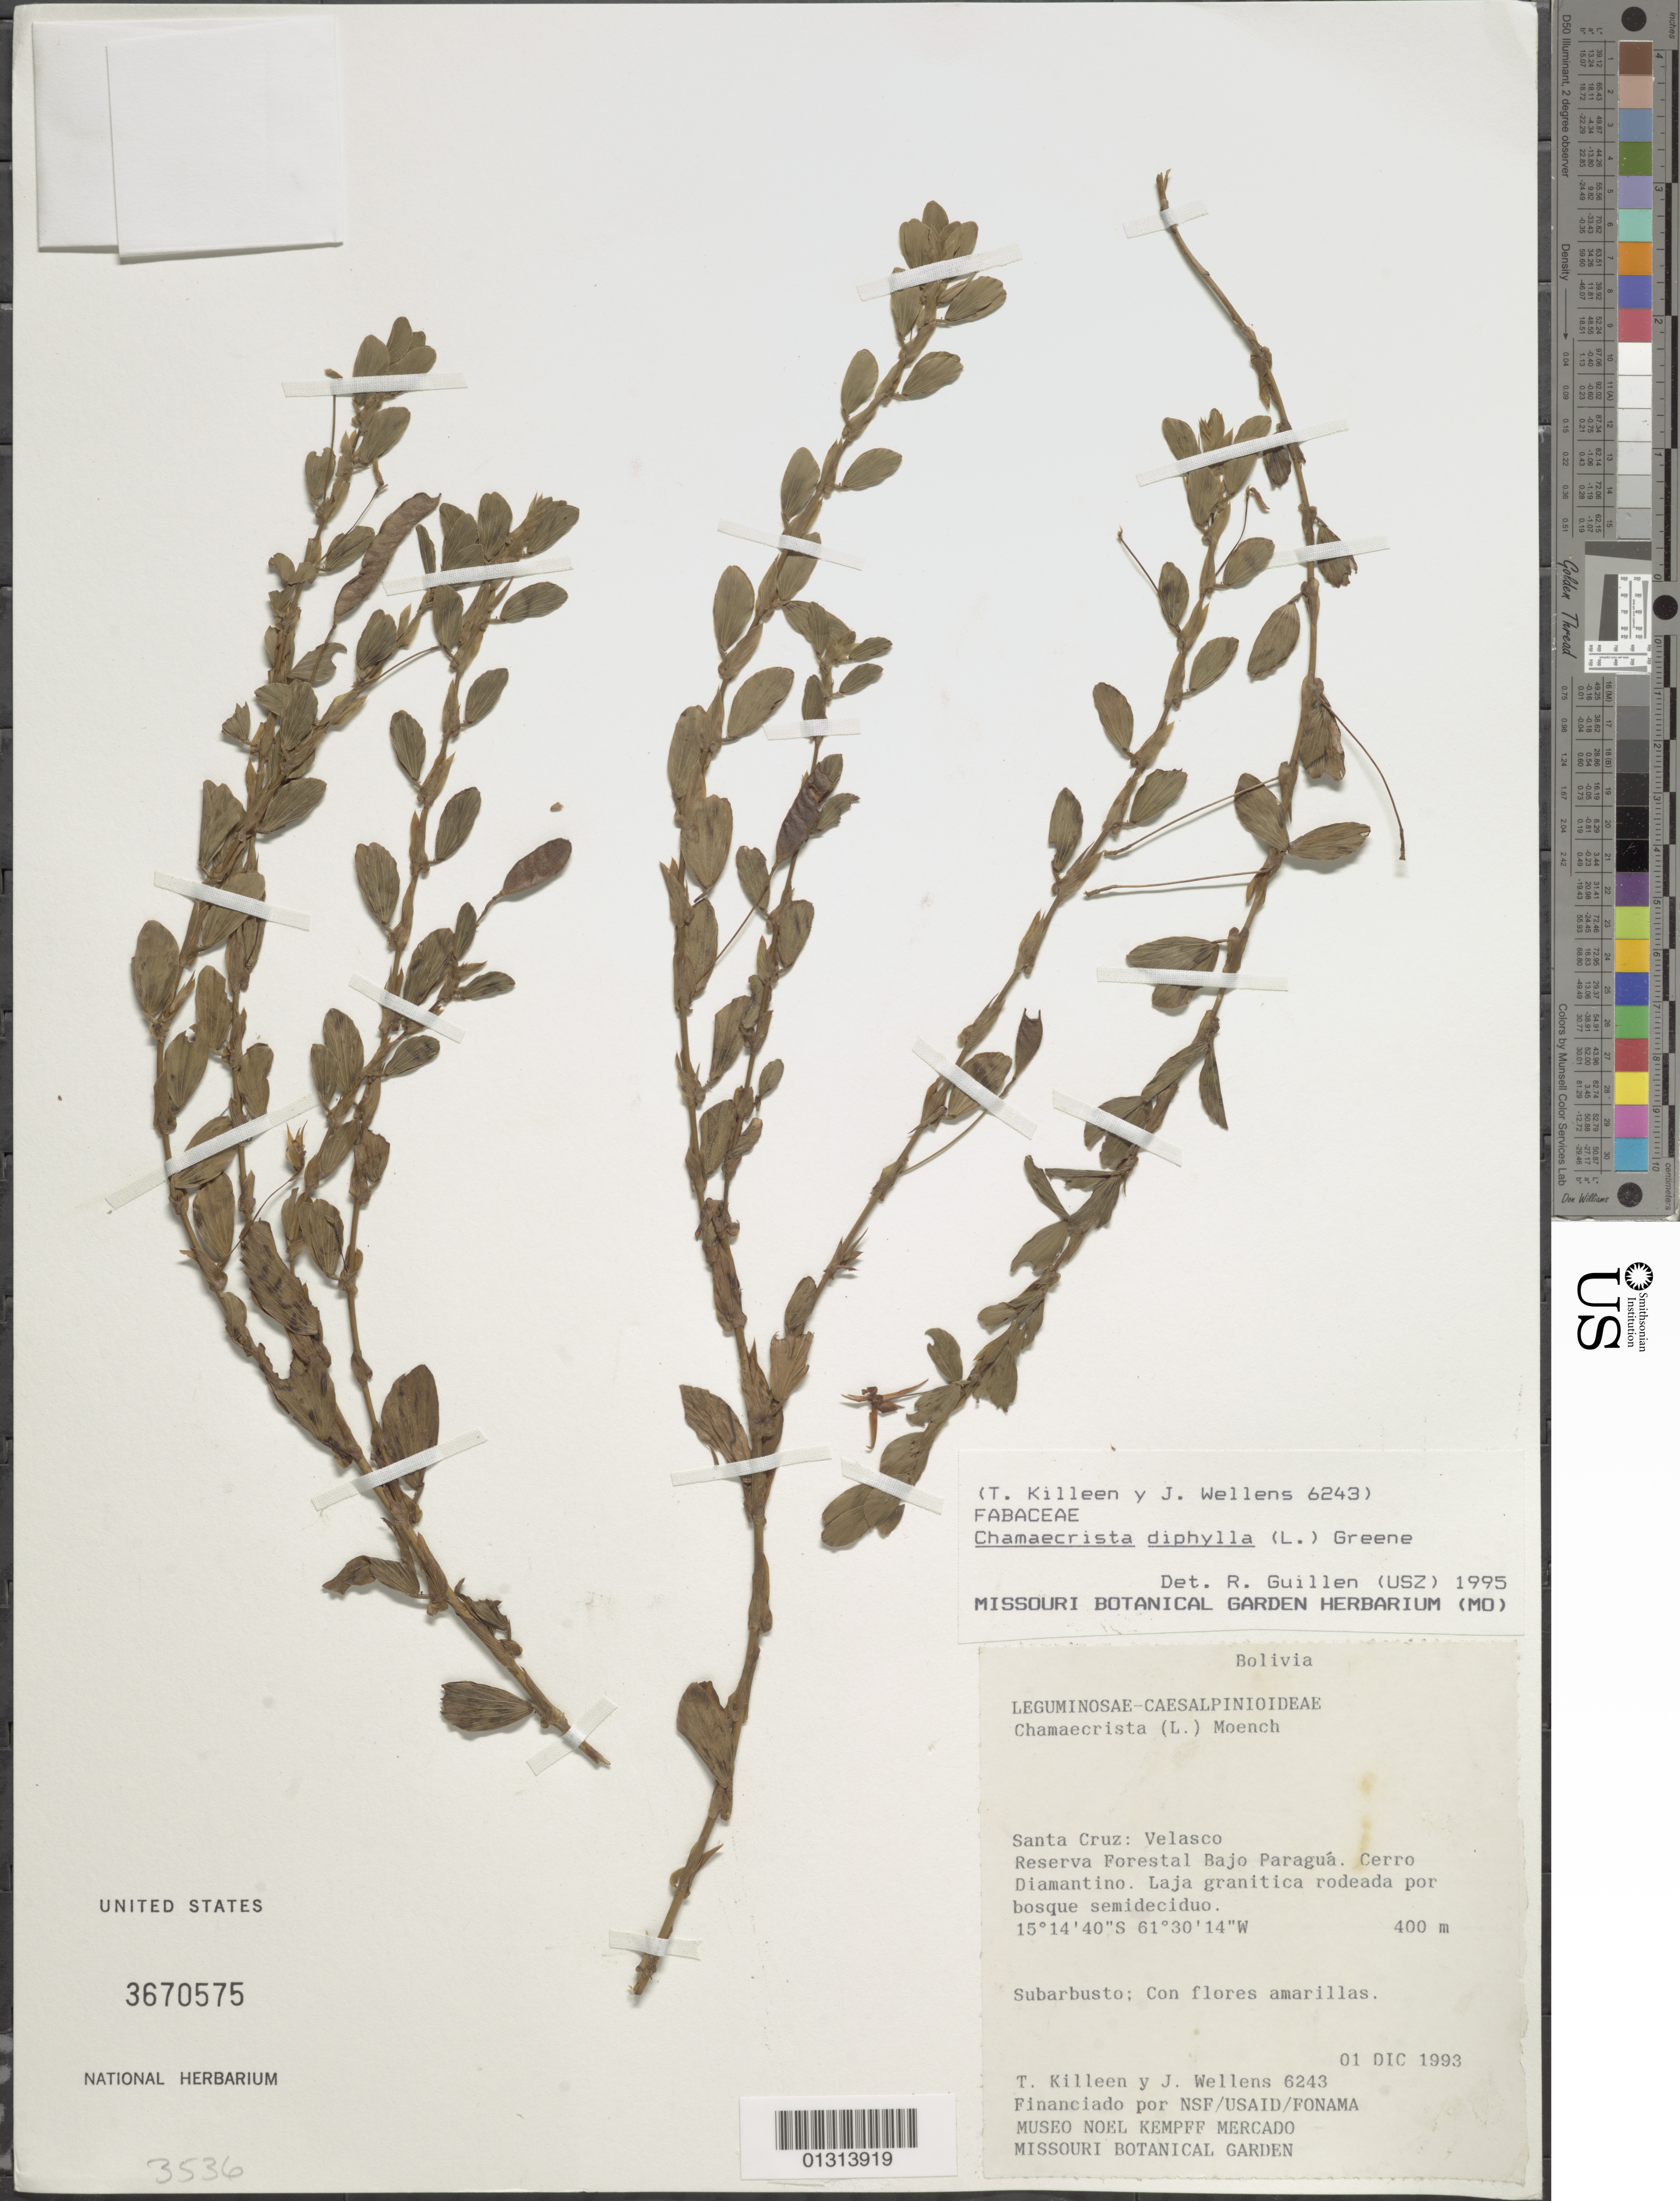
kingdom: Plantae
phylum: Tracheophyta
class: Magnoliopsida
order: Fabales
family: Fabaceae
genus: Chamaecrista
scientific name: Chamaecrista diphylla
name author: (L.) Greene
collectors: T. J. Killeen & J. Wellens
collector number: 6243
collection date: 1993-12-01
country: Bolivia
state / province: Santa Cruz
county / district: Velasco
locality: Reserva Forestal Bajo Paragua, Cerro Diamantino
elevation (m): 400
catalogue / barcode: US 3670575